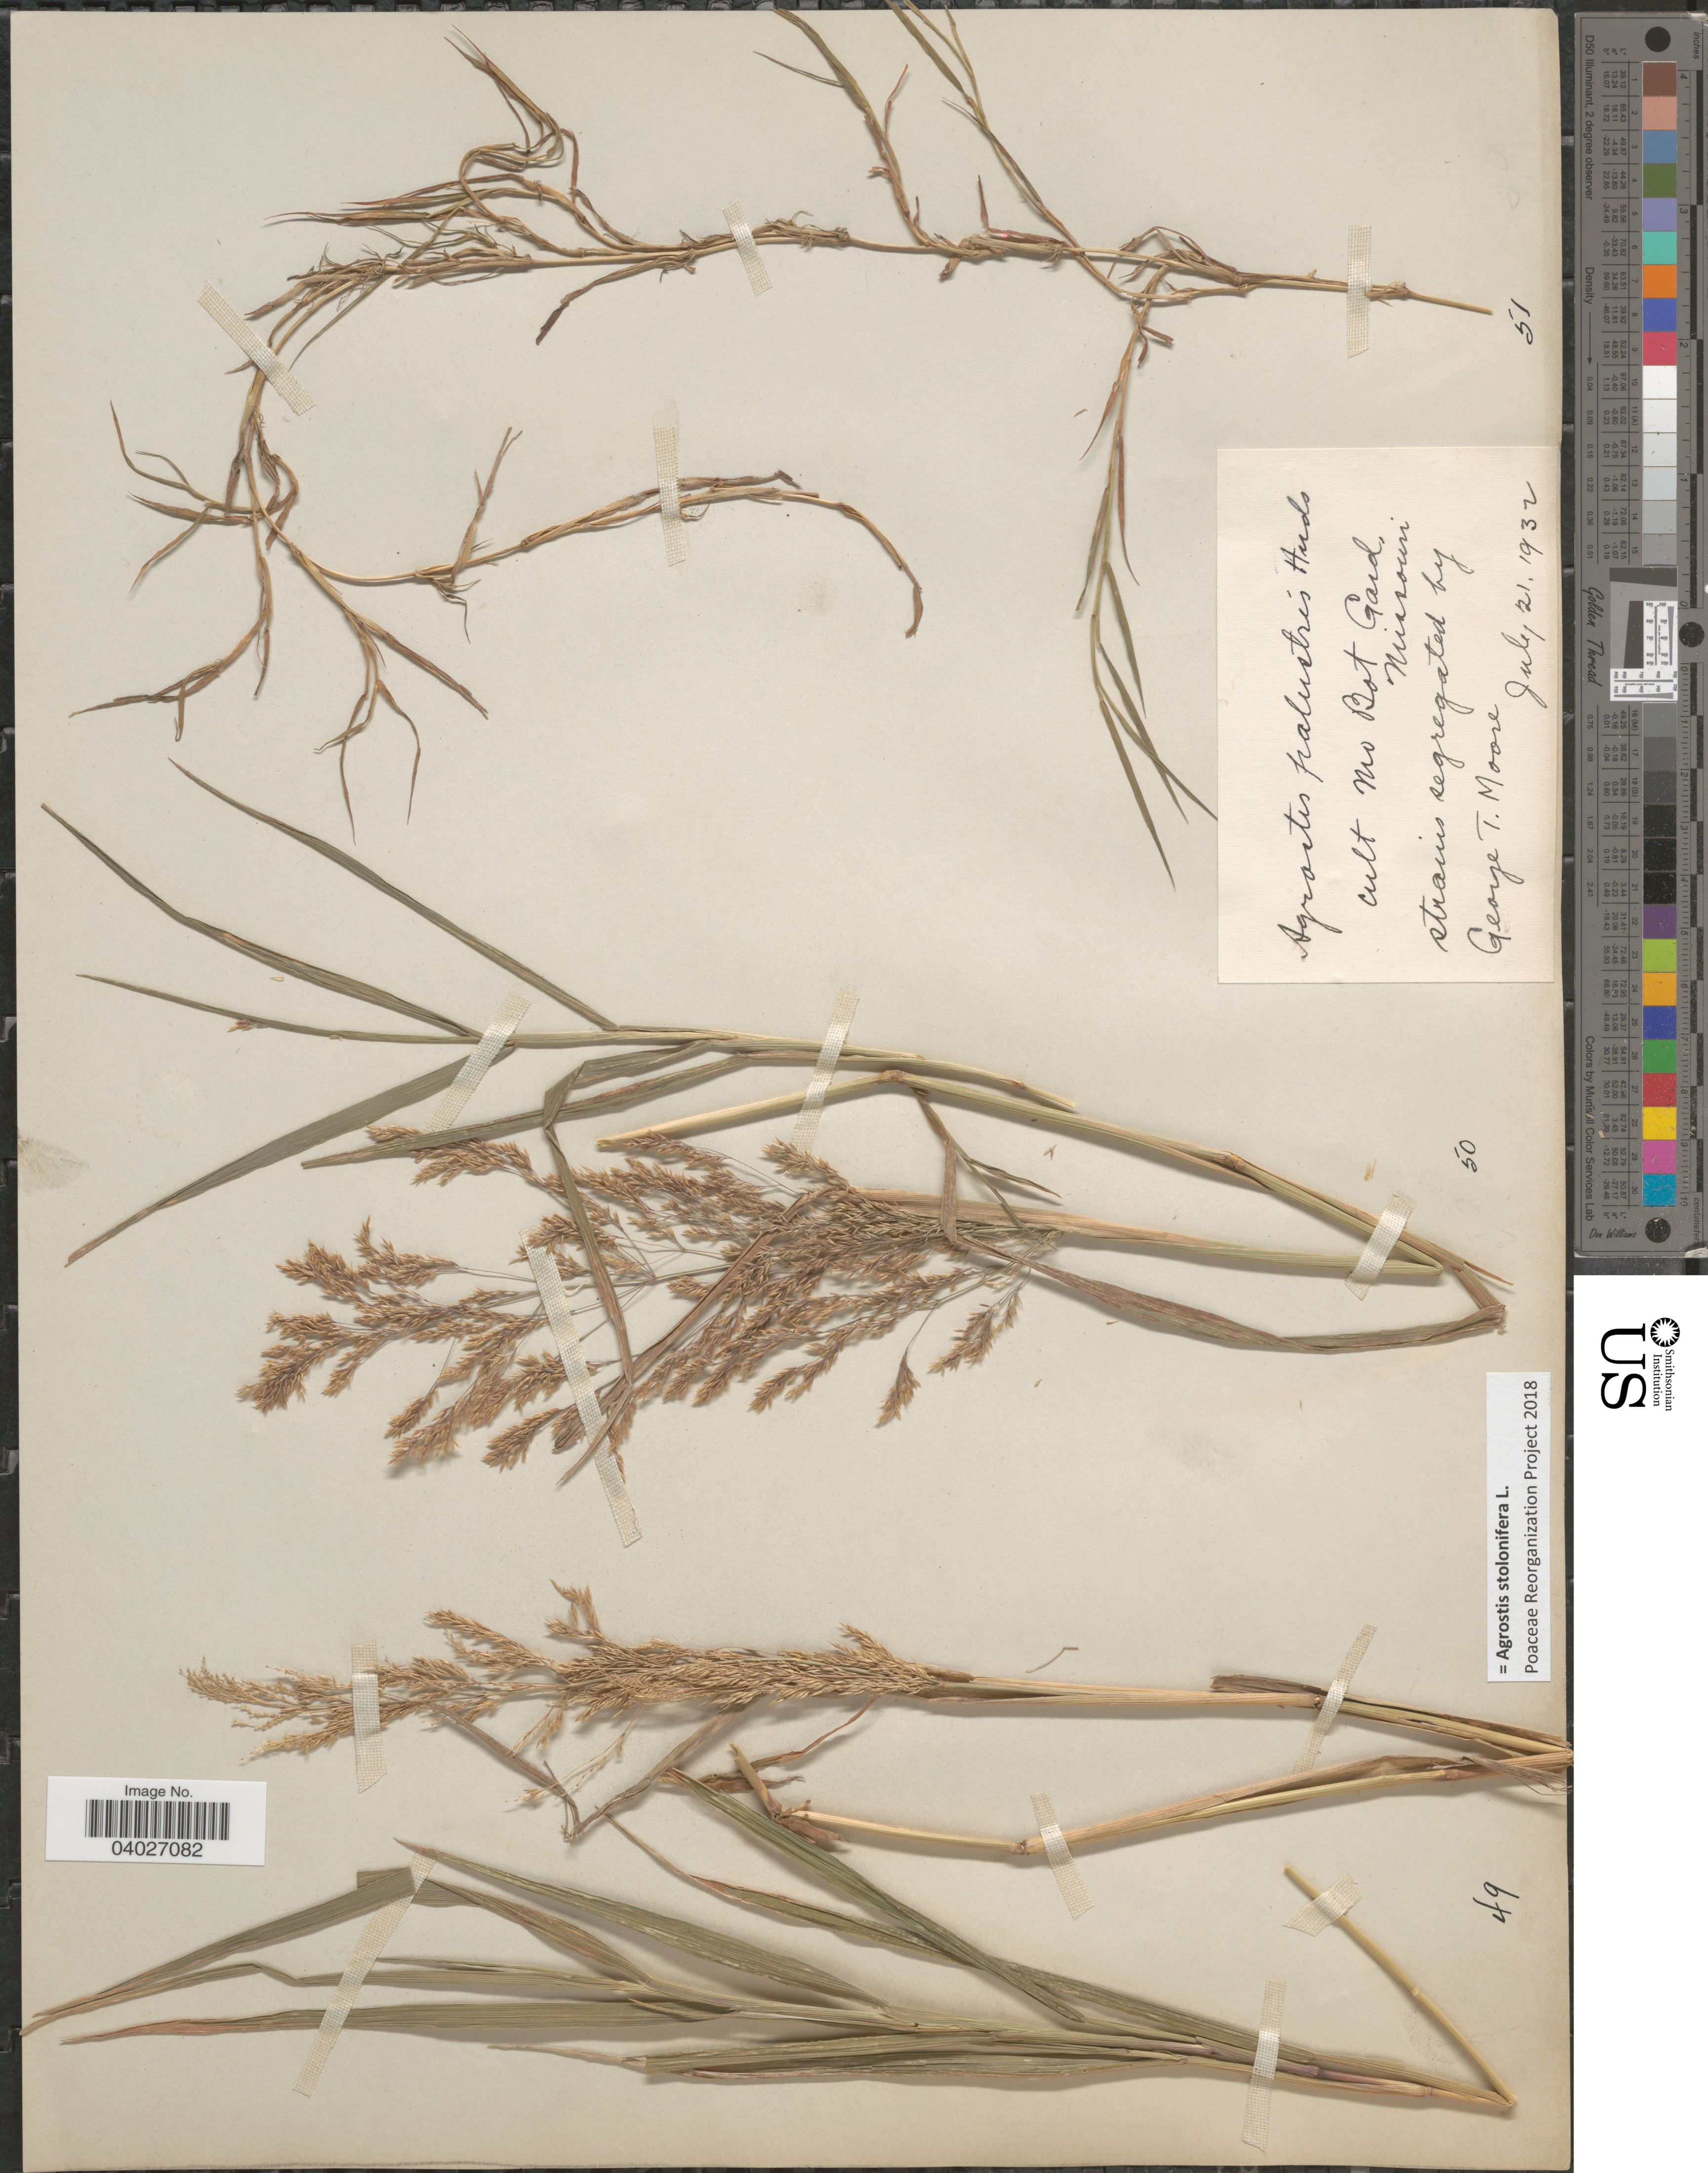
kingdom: Plantae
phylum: Tracheophyta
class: Liliopsida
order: Poales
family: Poaceae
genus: Agrostis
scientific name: Agrostis stolonifera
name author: L.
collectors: G. T. Moore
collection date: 1932-07-21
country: United States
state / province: Missouri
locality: Mo Bot Gard.